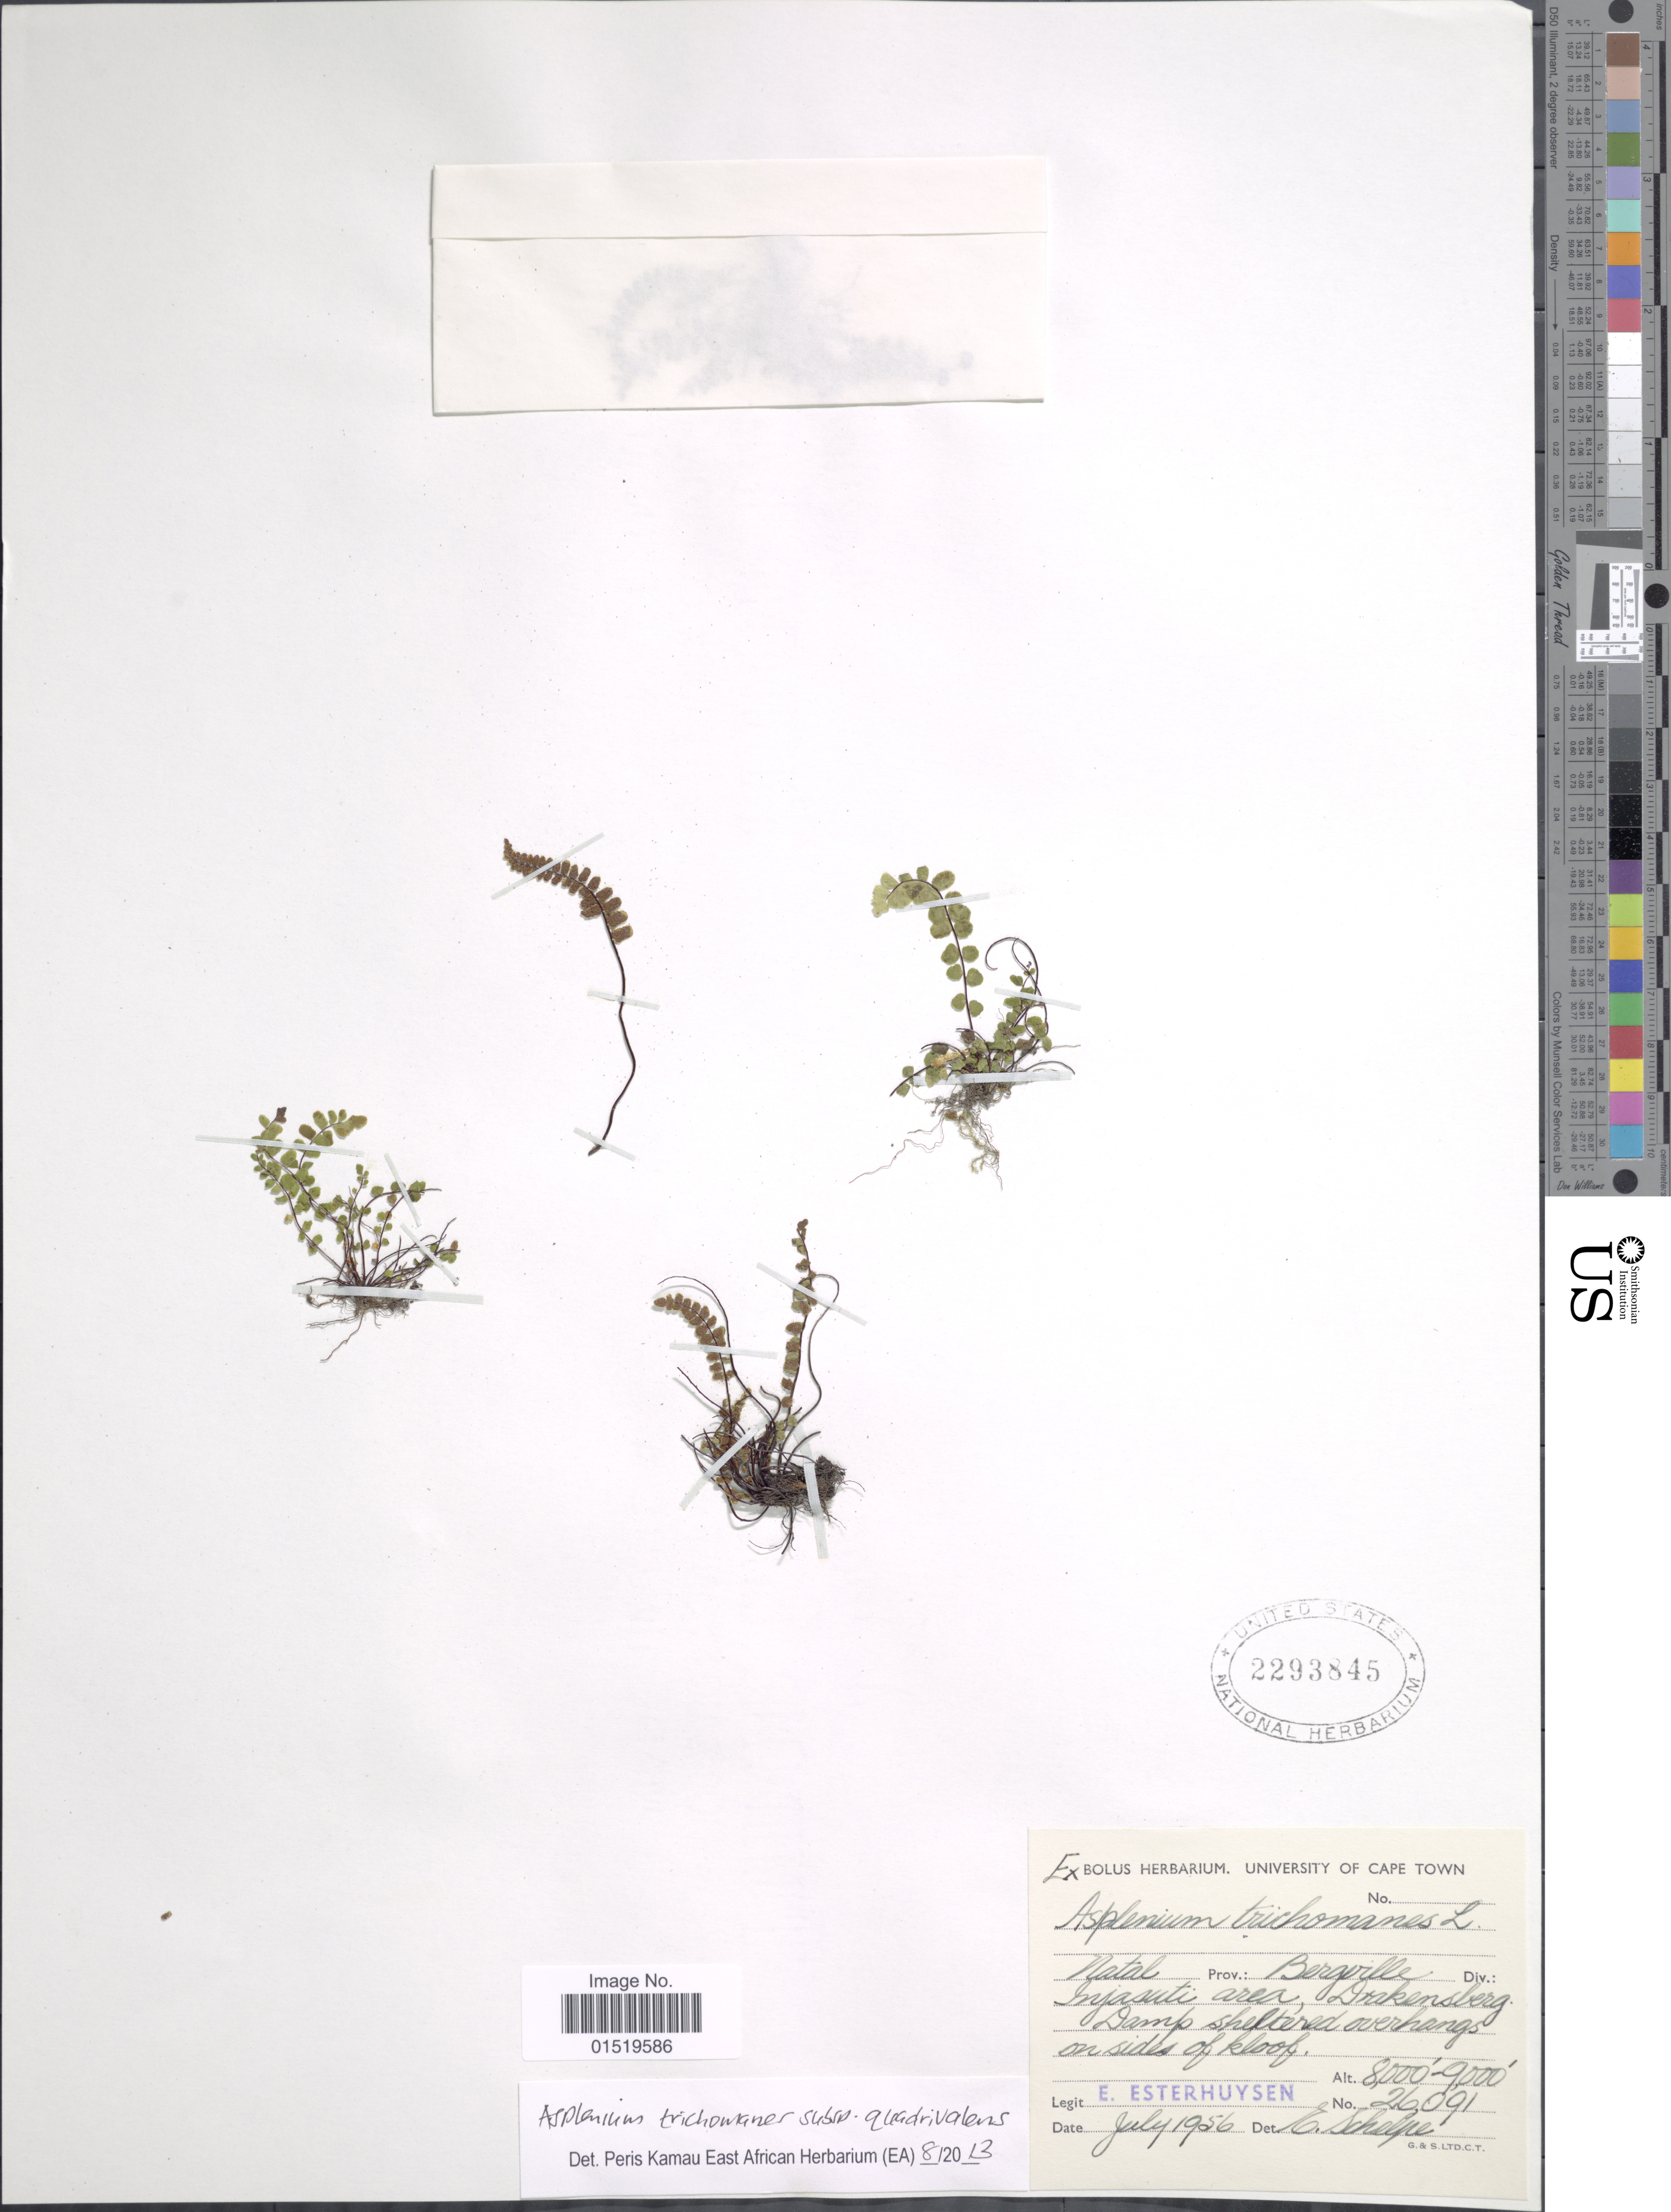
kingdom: Plantae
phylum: Tracheophyta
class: Polypodiopsida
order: Polypodiales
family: Aspleniaceae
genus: Asplenium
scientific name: Asplenium trichomanes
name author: L.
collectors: E. E. Esterhuysen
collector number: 26091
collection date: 1956-07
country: South Africa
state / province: KwaZulu-Natal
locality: Natal Prov: Bergville Div: Injasuti area, Drakensberg. Damp sheltered overhangs on sides of kloof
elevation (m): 2438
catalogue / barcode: US 2293845